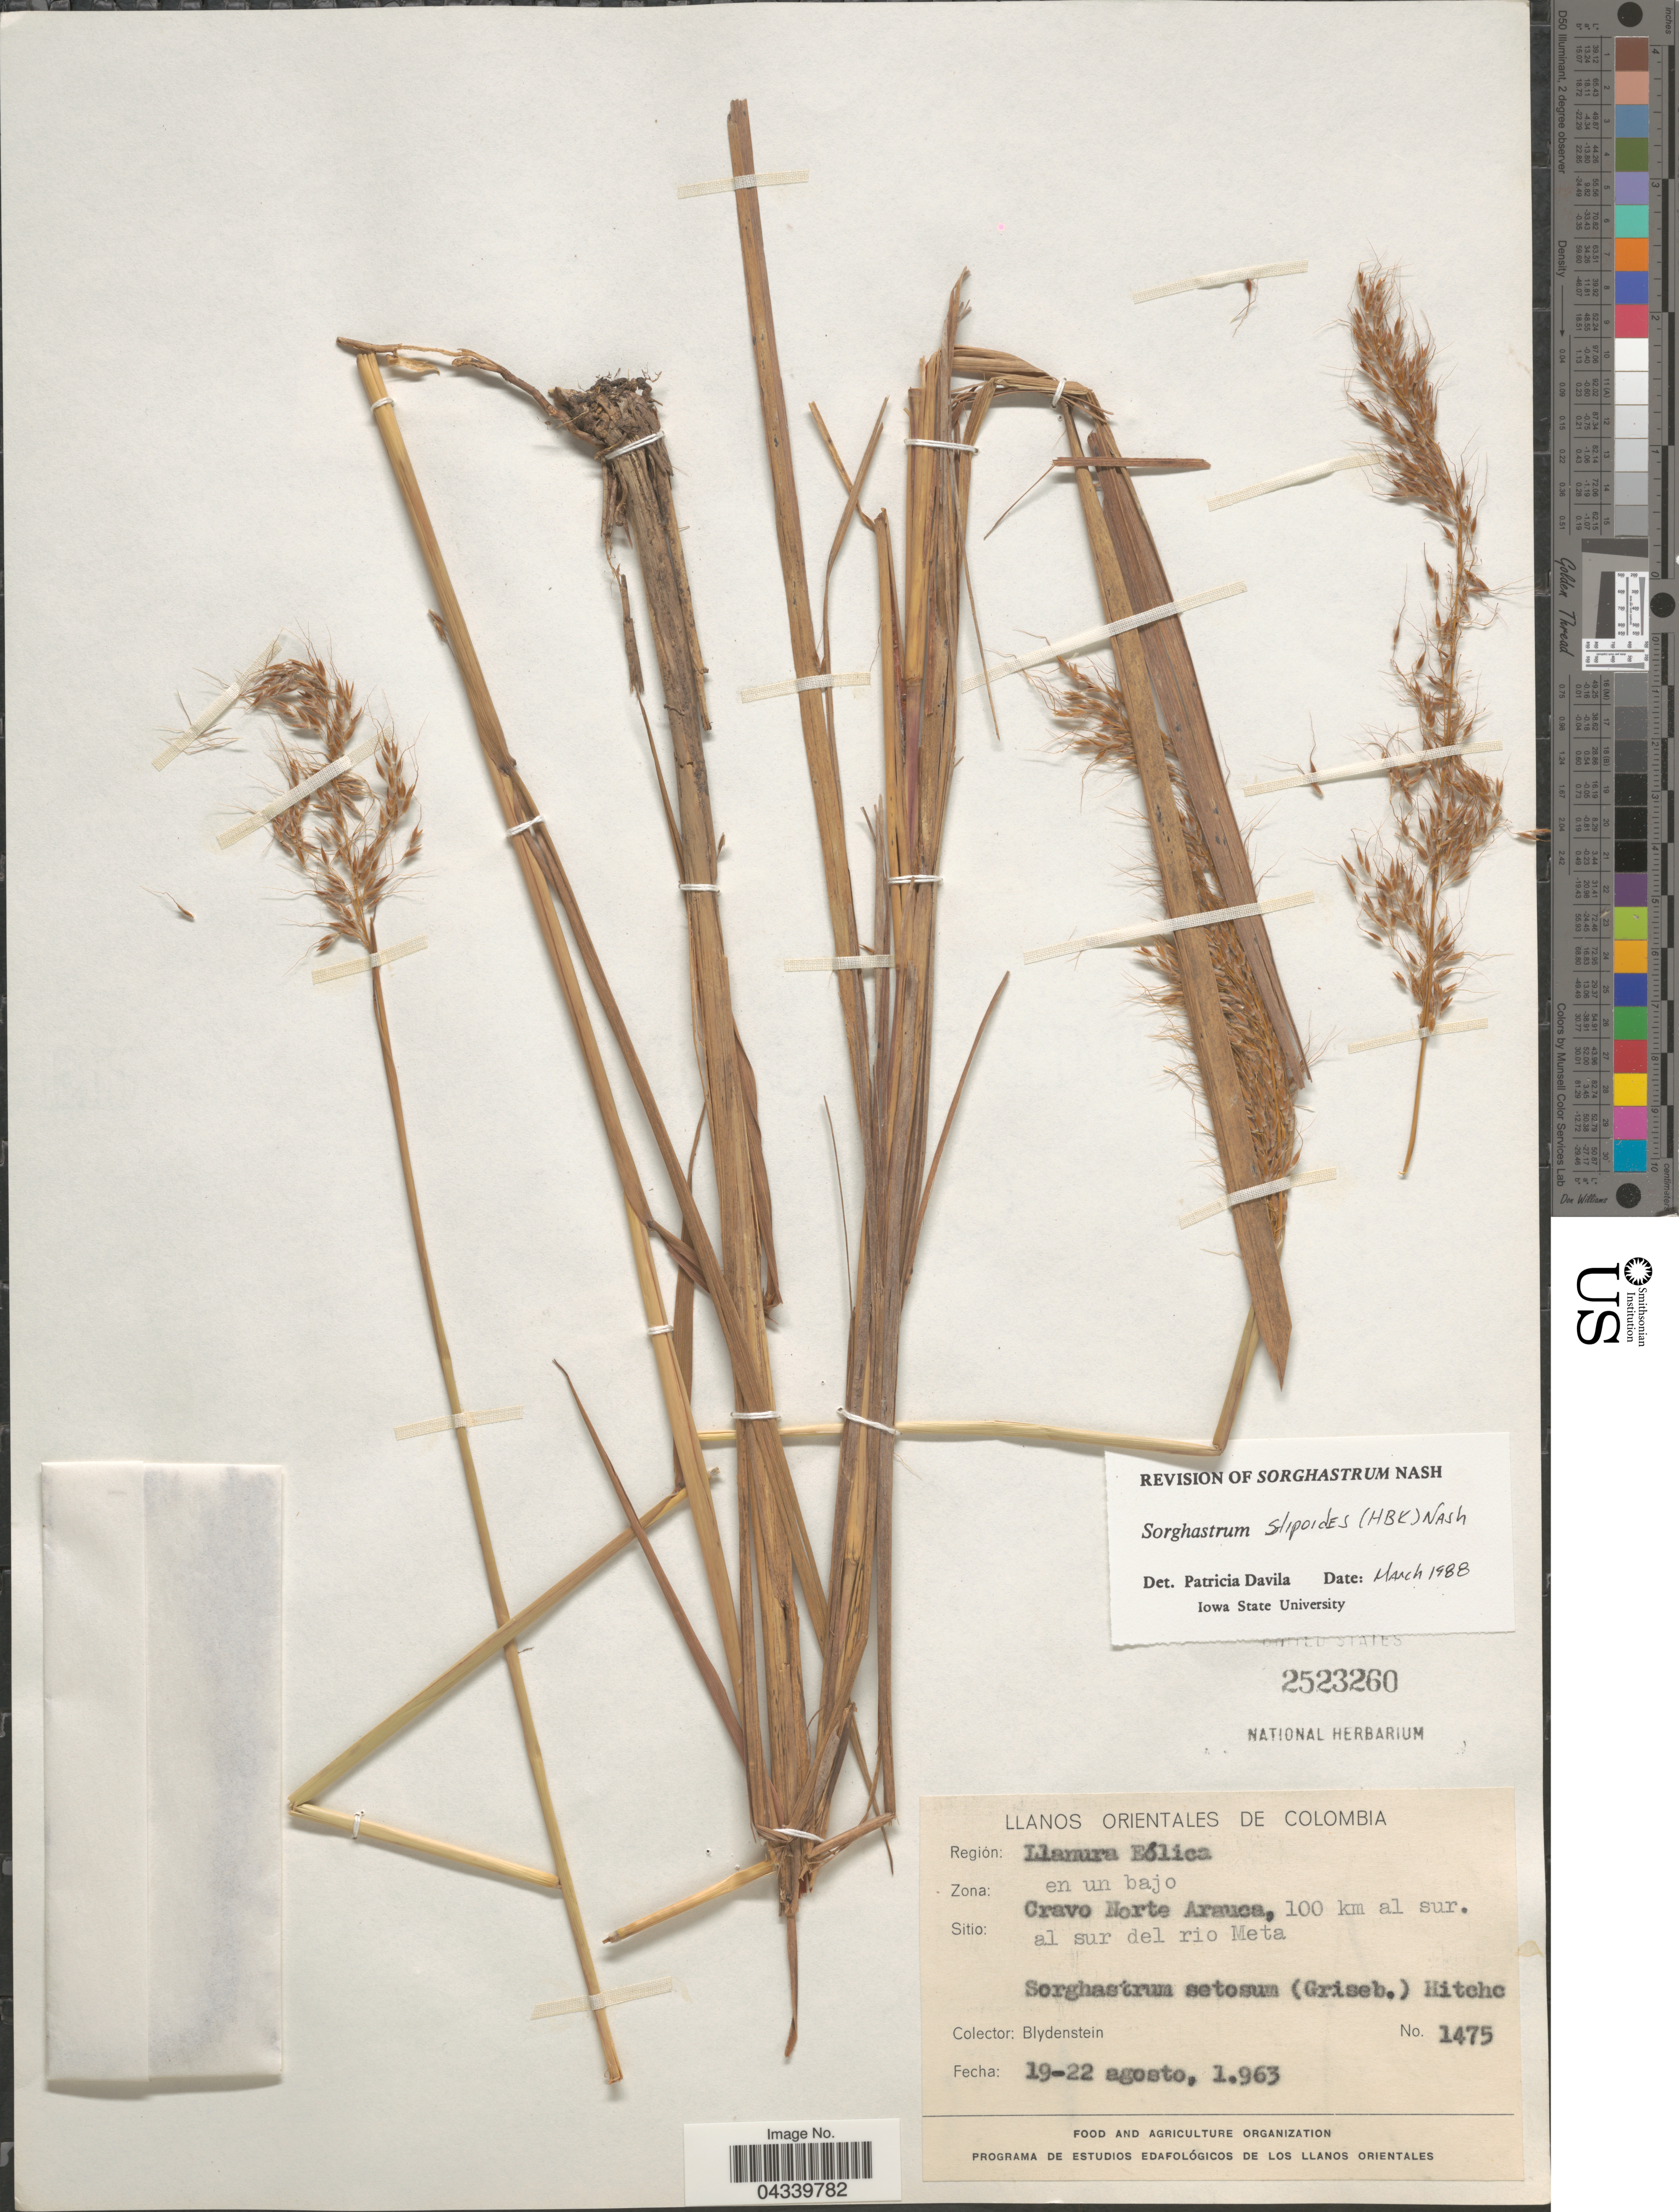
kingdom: Plantae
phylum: Tracheophyta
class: Liliopsida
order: Poales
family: Poaceae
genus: Sorghastrum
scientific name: Sorghastrum stipoides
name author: (Kunth) Nash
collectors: Blydenstein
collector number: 1475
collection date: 1963-08-19/1963-08-22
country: Colombia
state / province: Meta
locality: Llanos Orientales de Colombia. Región: Llanura Eólica. Zona: en un bajo Cravo Norte Arauca, 100 km al sur. Sitio: al sur del rio Meta.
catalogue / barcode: US 2523260